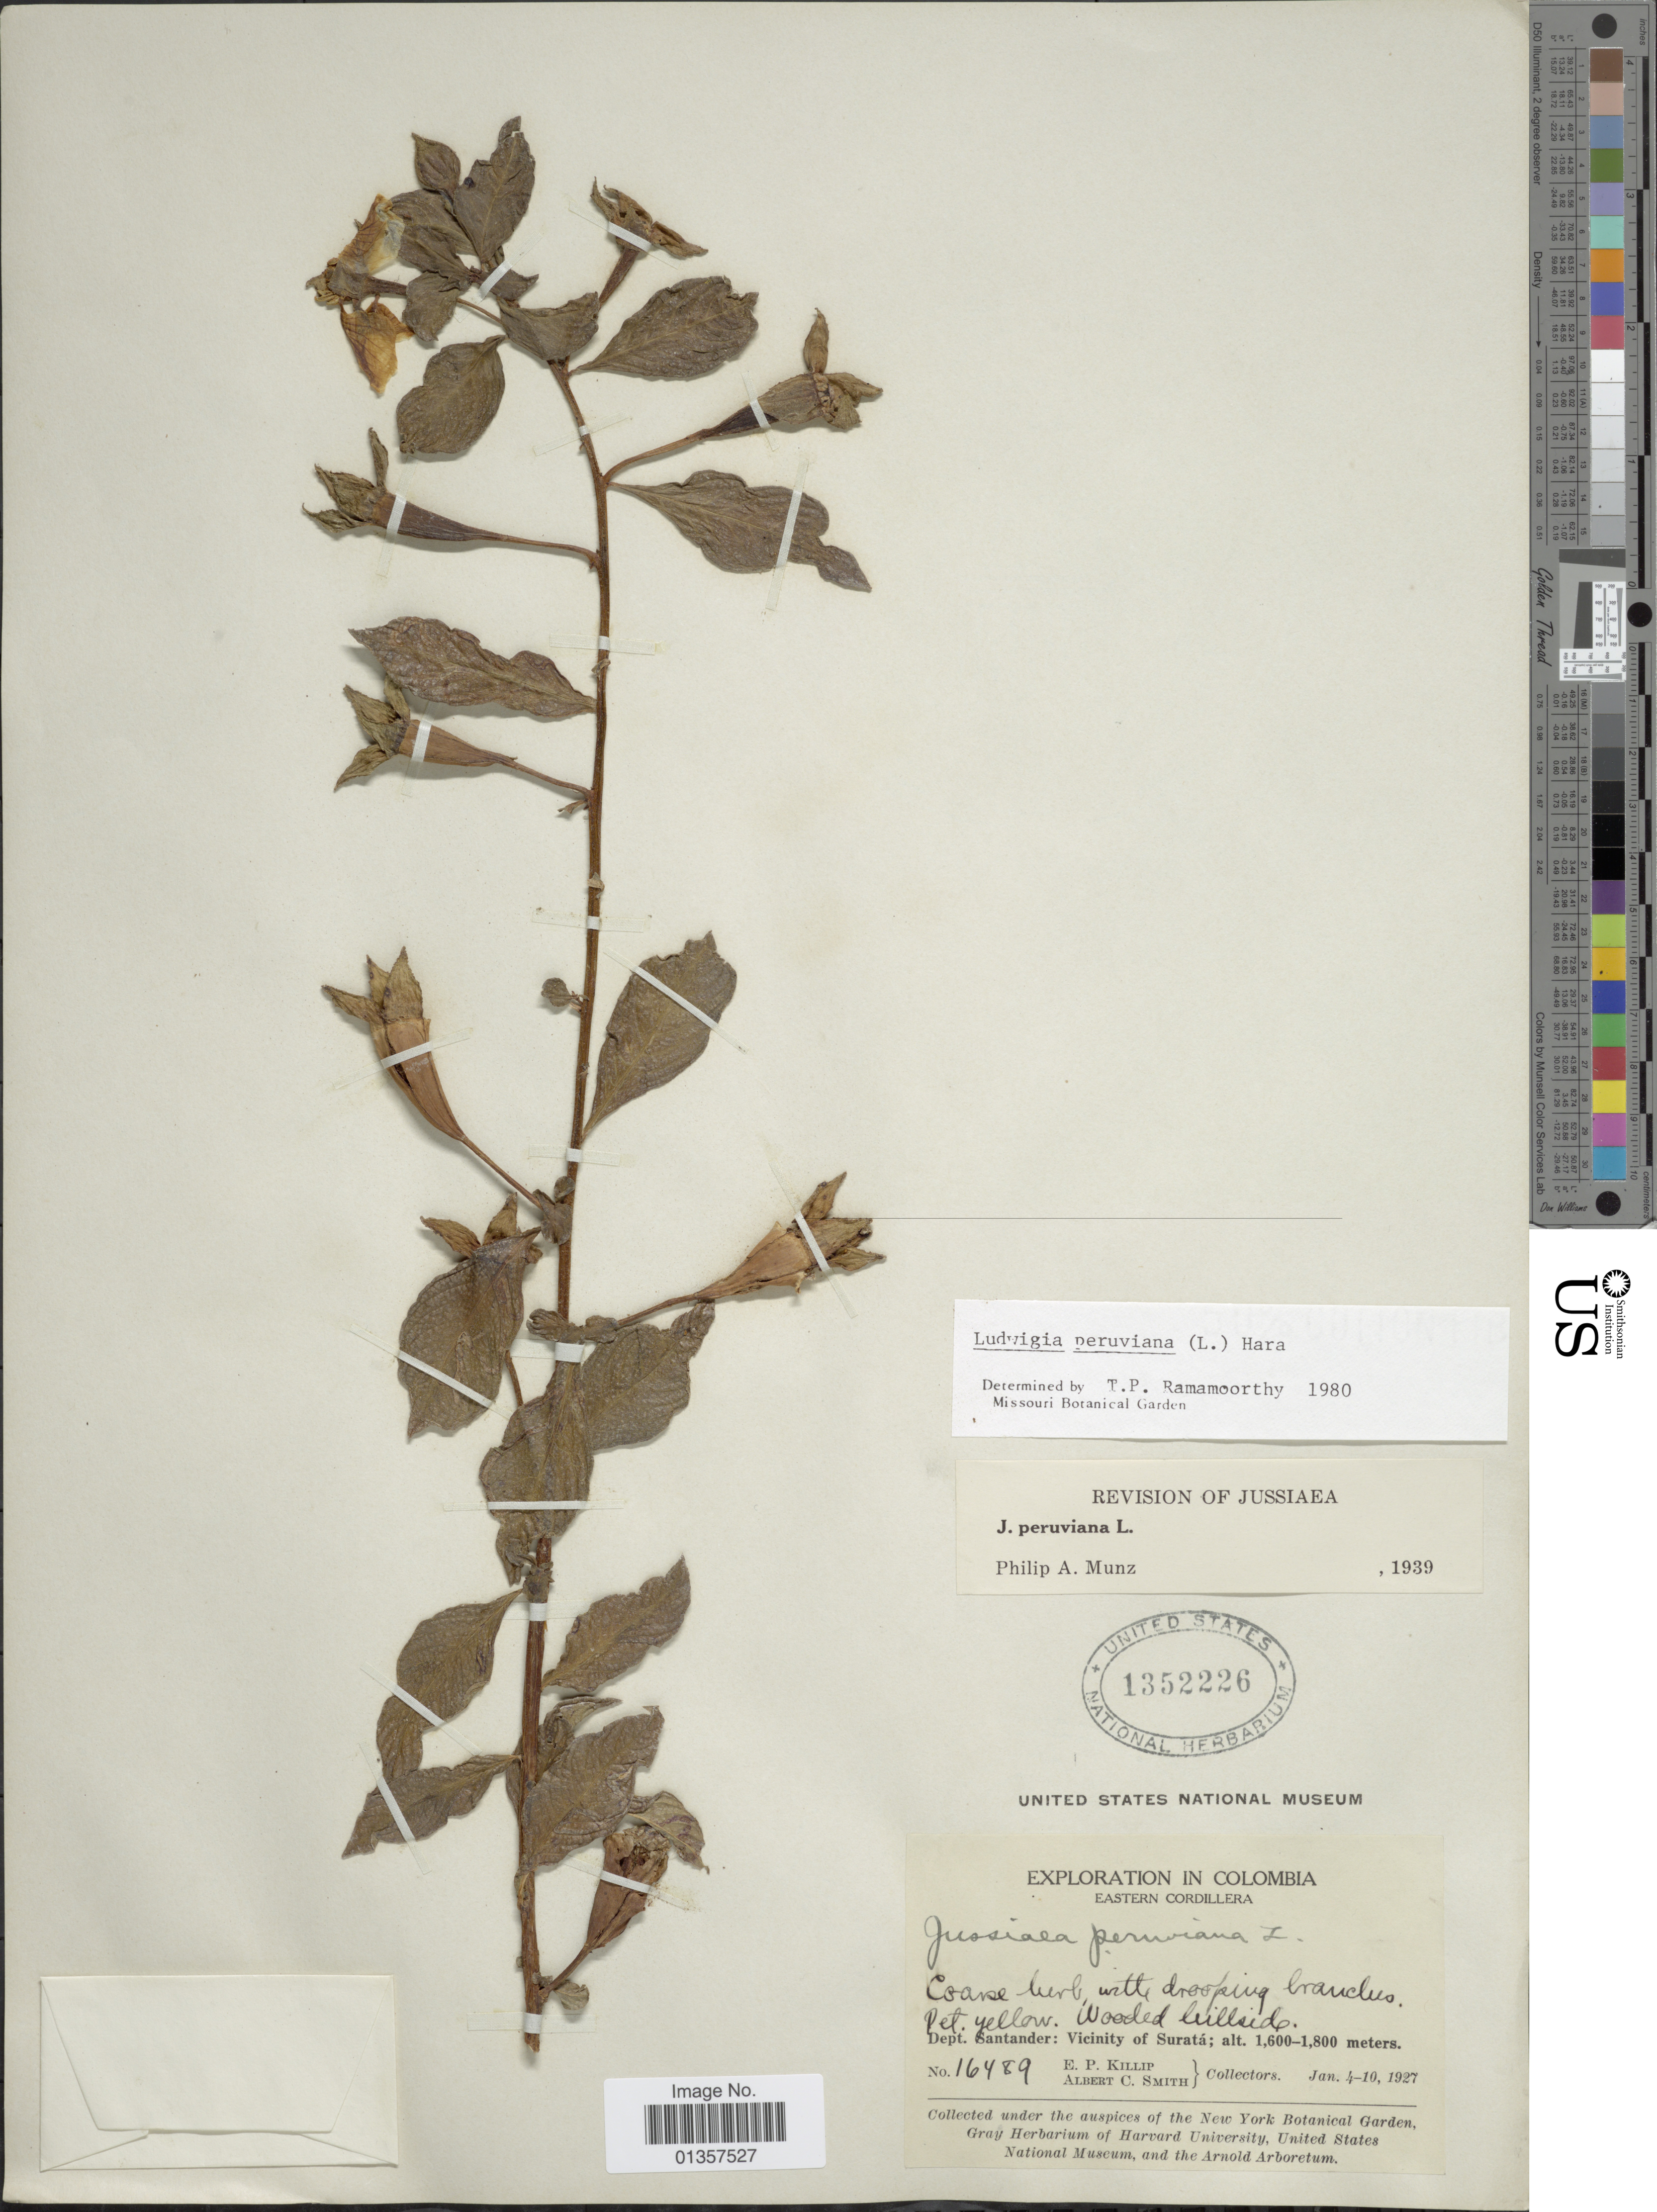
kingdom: Plantae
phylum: Tracheophyta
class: Magnoliopsida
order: Myrtales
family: Onagraceae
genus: Ludwigia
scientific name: Ludwigia peruviana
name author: (L.) H. Hara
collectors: E. P. Killip & A. C. Smith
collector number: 16489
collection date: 1927-01-04/1927-01-10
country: Colombia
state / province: Santander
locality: Eastern Cordillera. Vicinity of Suratá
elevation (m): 1600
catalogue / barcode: US 1352226